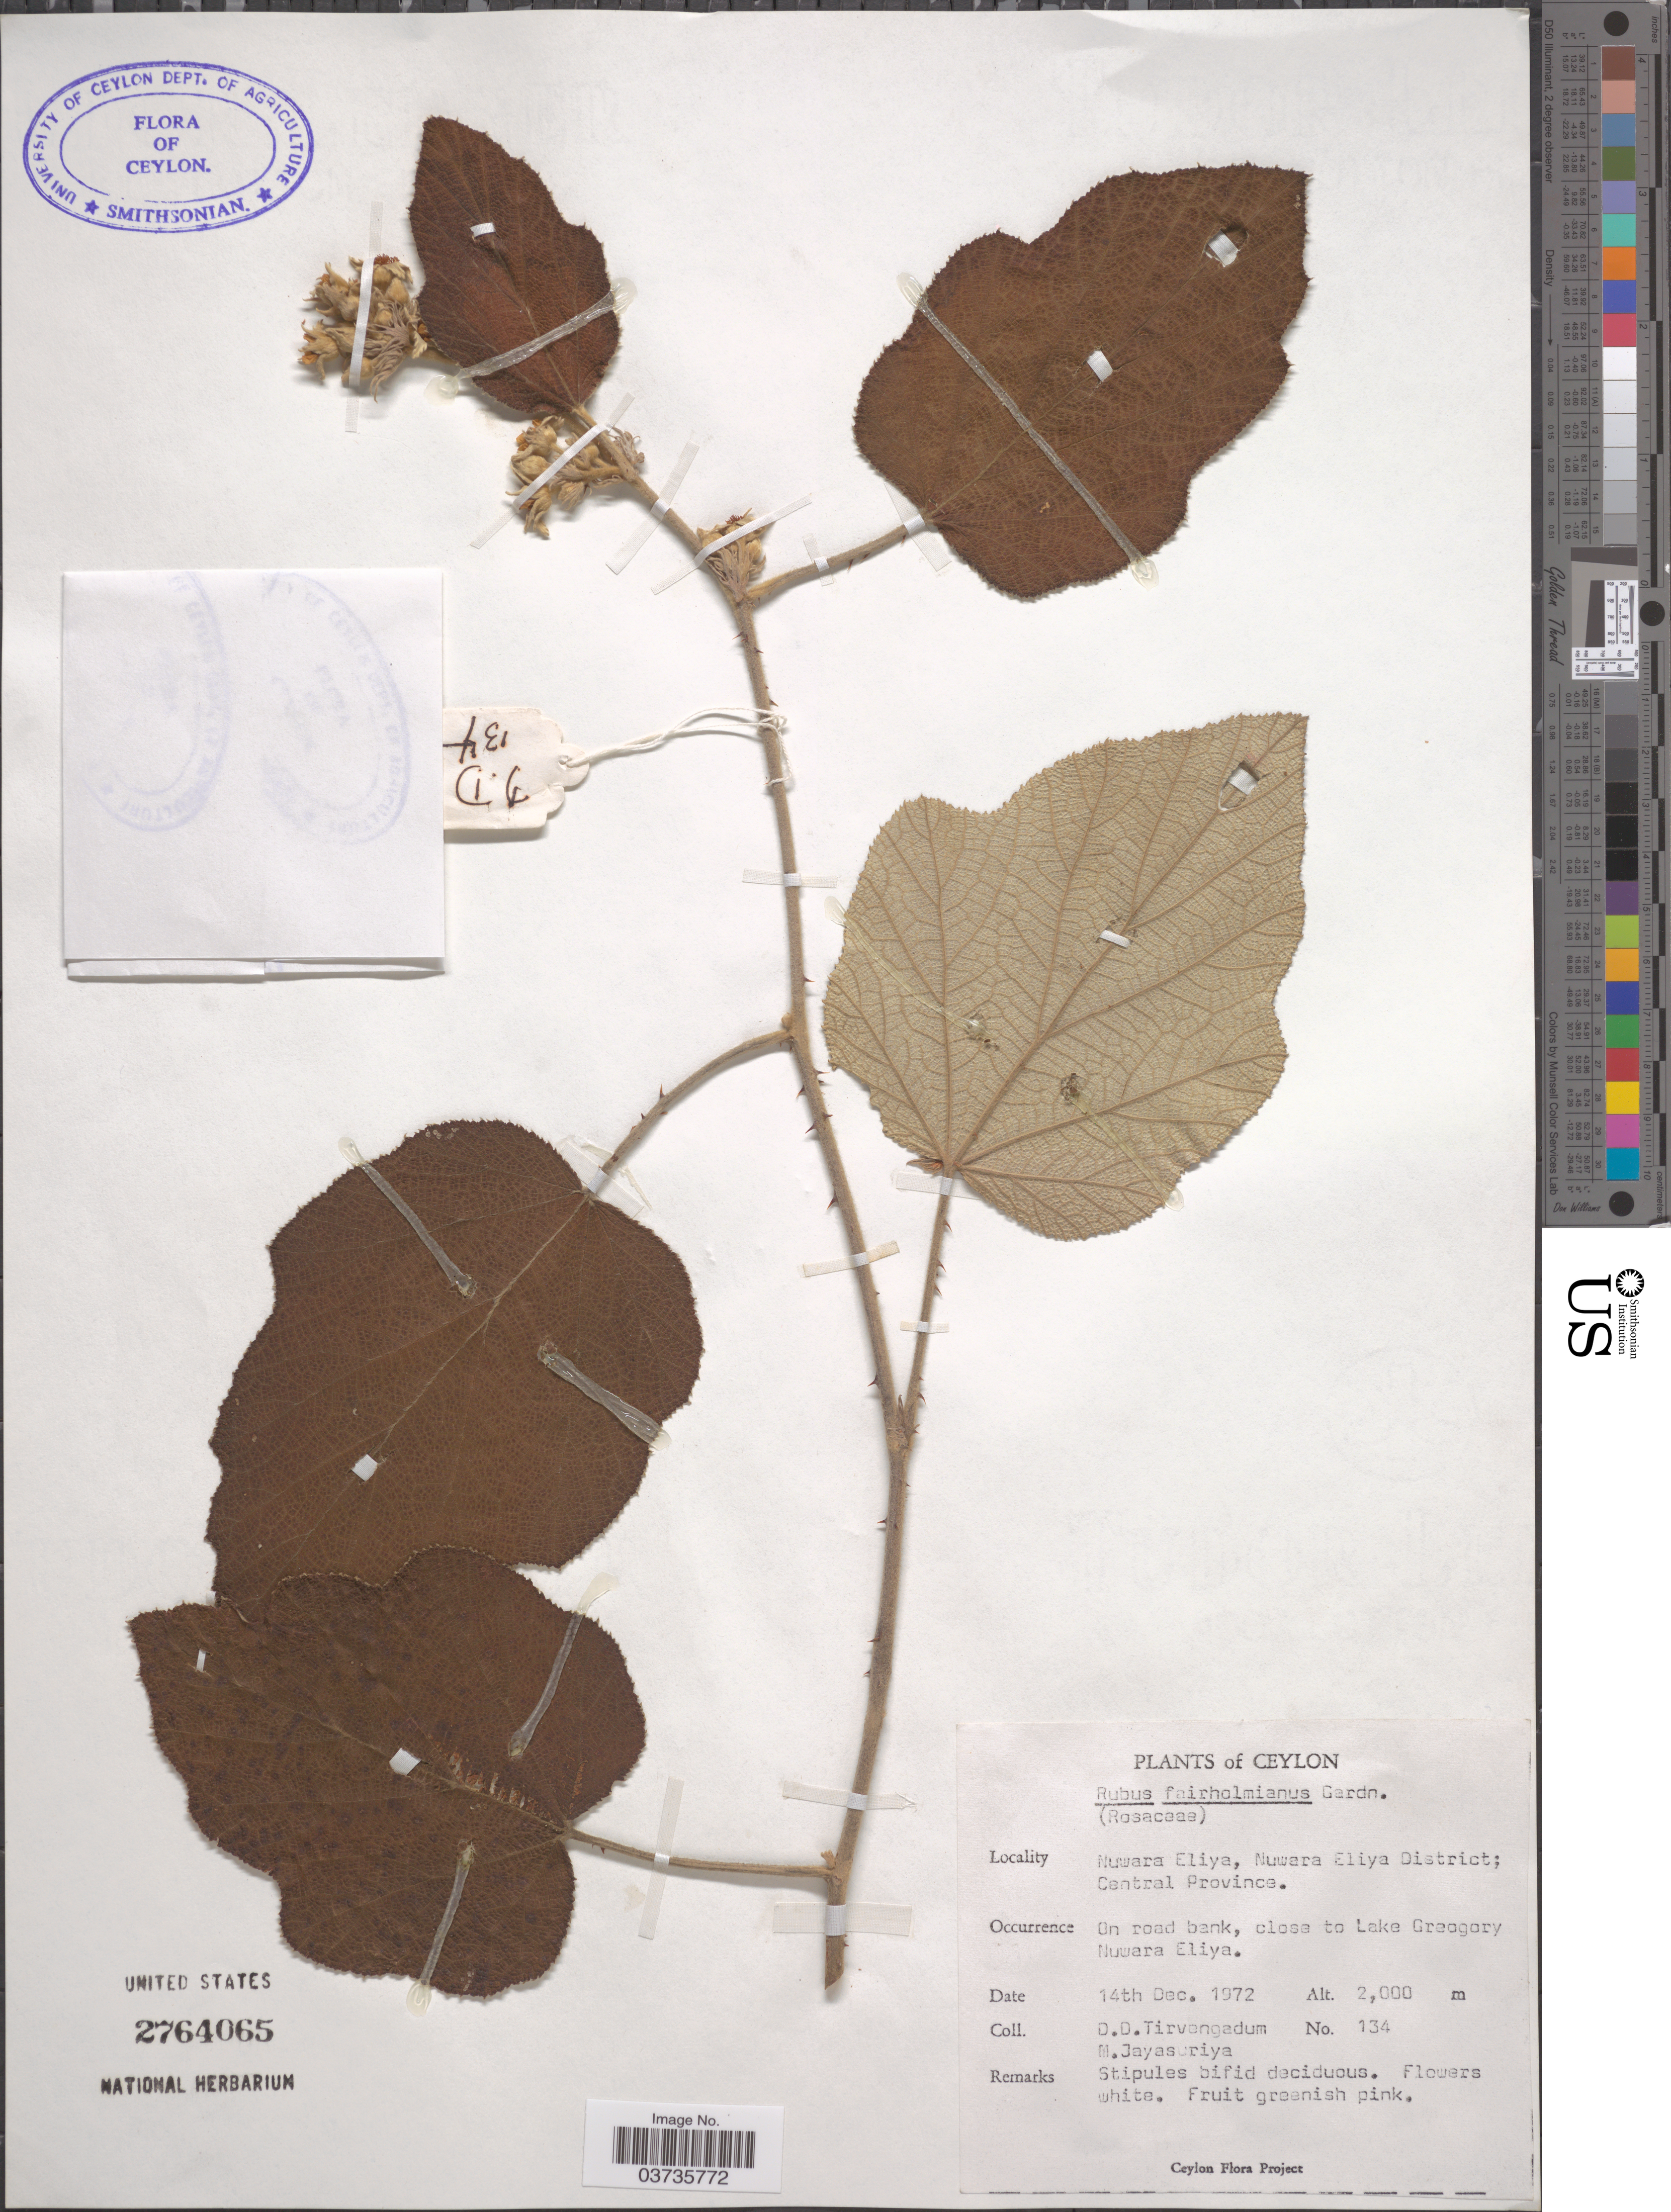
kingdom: Plantae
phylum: Tracheophyta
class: Magnoliopsida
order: Rosales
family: Rosaceae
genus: Rubus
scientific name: Rubus fairholmianus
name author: Gardner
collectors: D. Tirvengadum & M. Jayasuriya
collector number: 134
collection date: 1972-12-14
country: Sri Lanka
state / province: Central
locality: Ceylon. Nuwara Eliya, Nuwara Eliya District. On road bank, close to Lake Greogory Nuwara Eliya.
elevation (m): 2000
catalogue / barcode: US 2764065